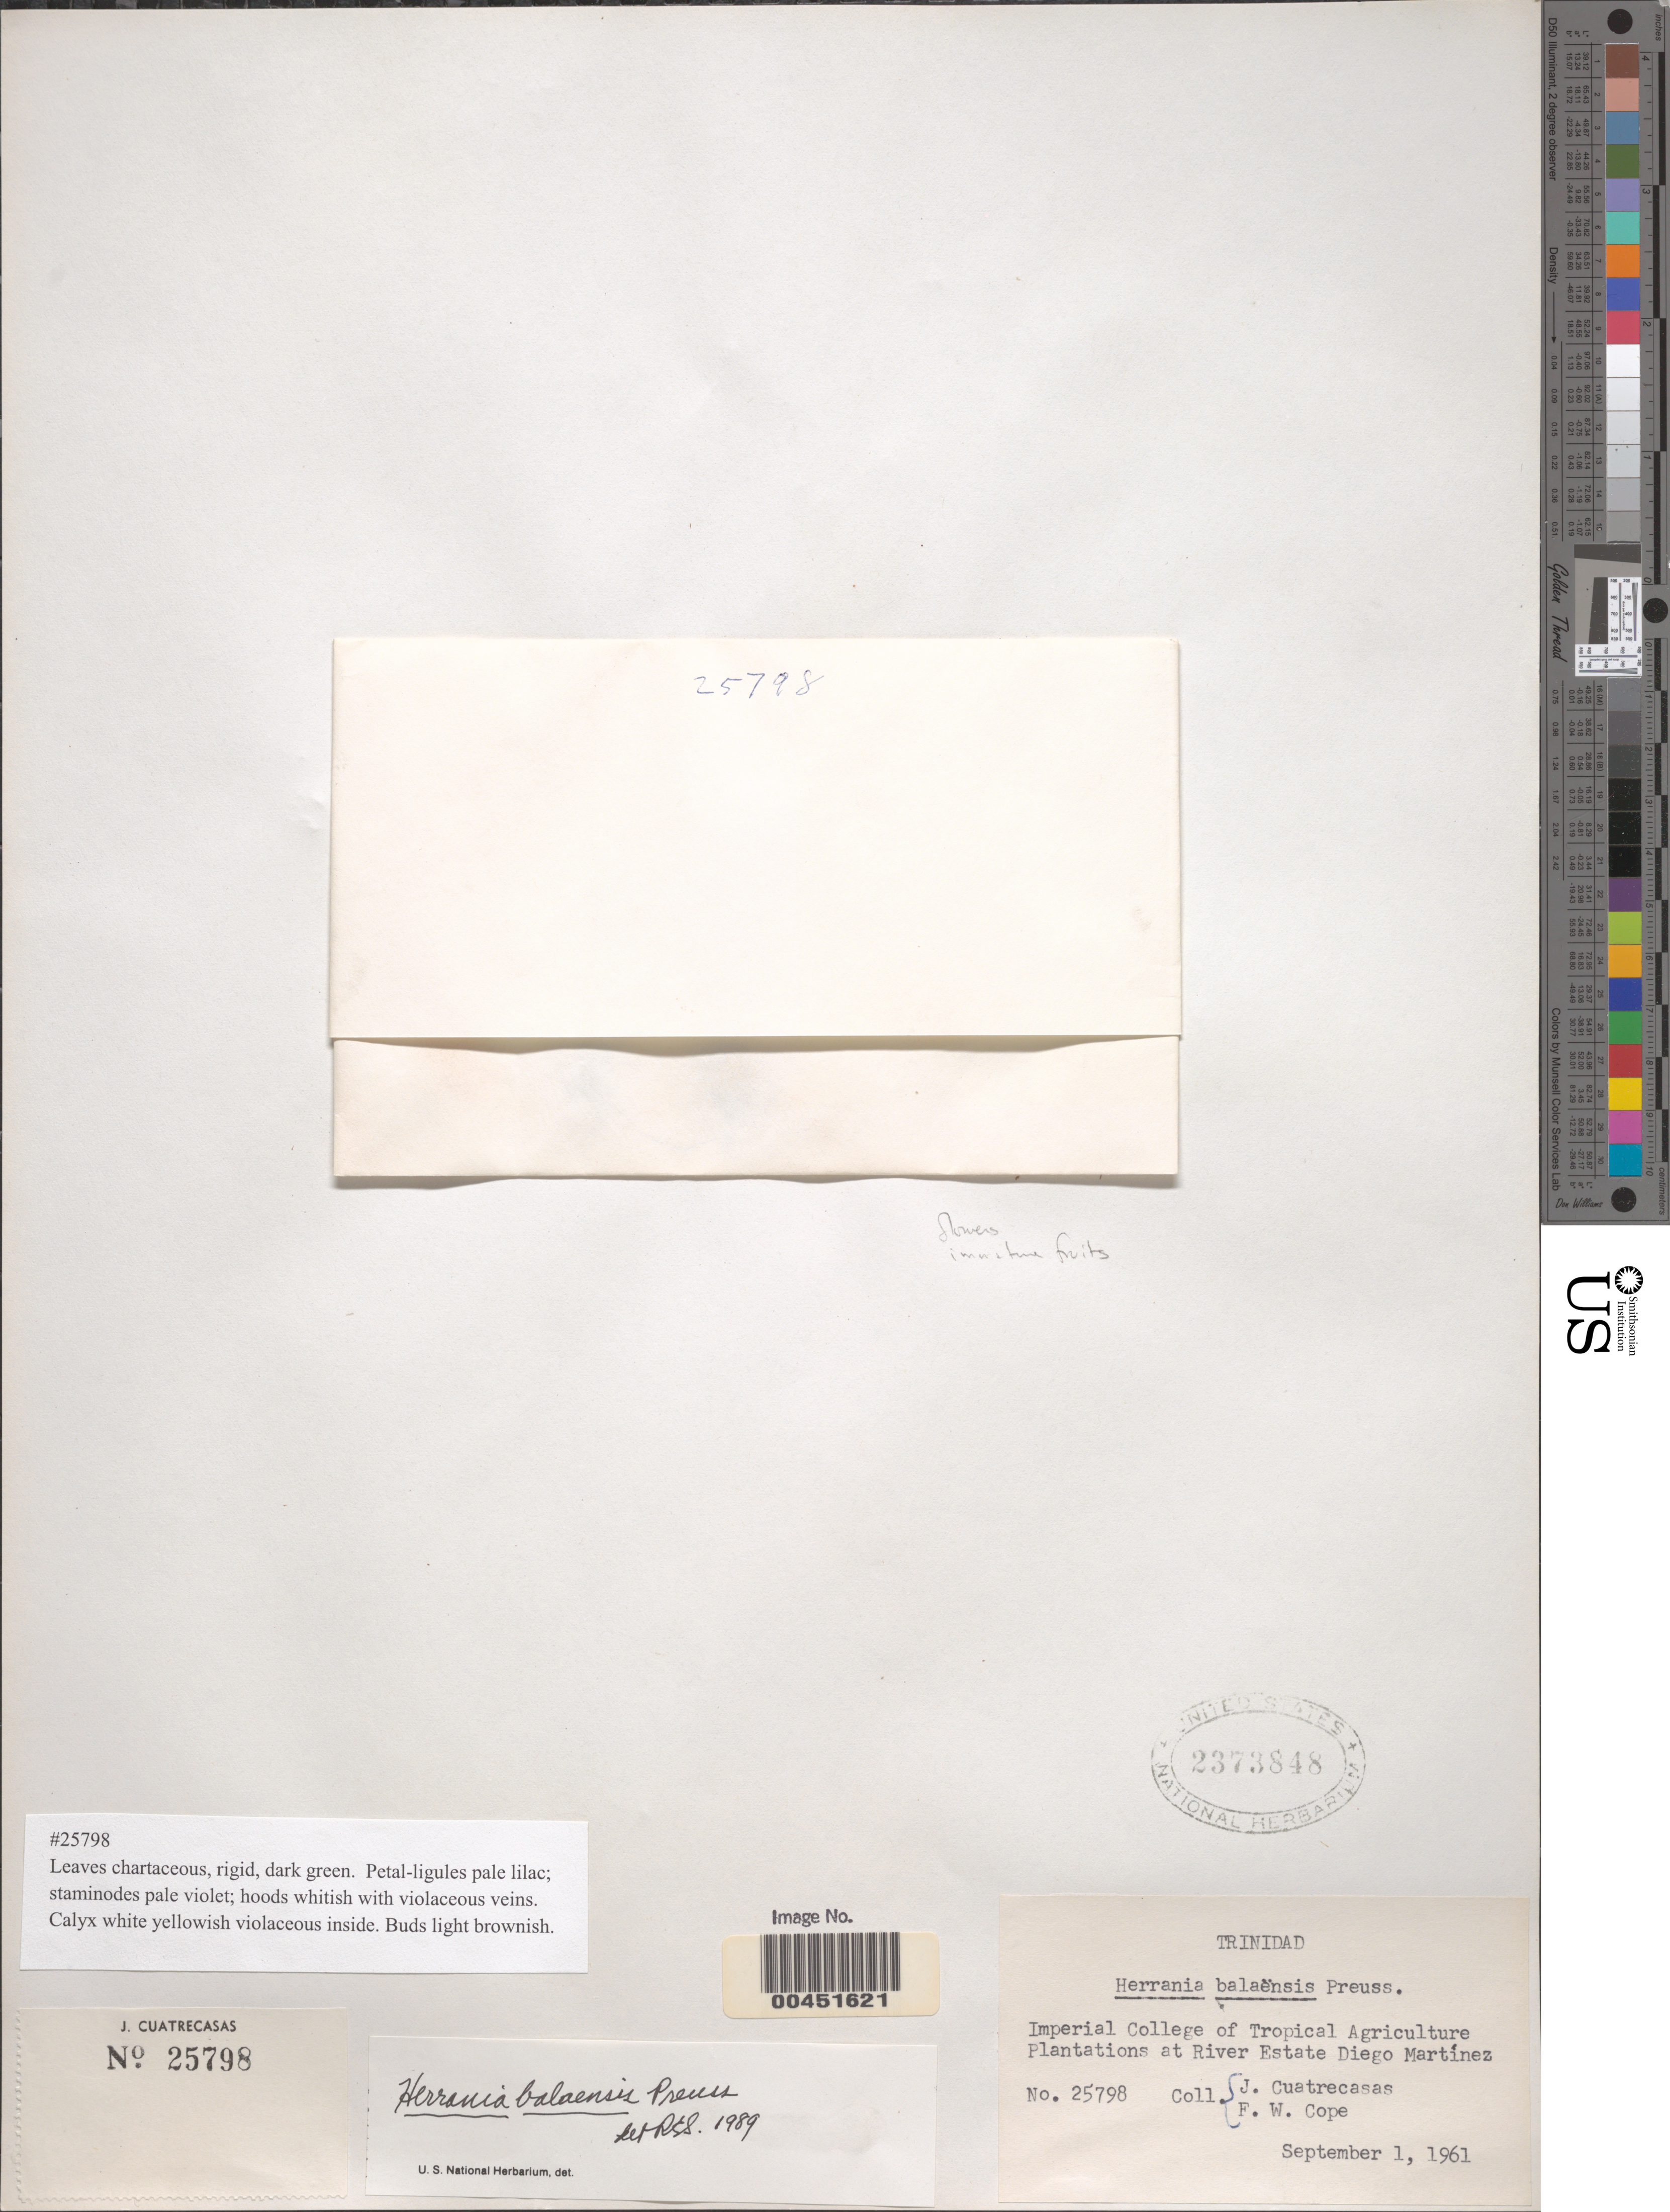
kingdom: Plantae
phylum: Tracheophyta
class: Magnoliopsida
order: Malvales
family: Malvaceae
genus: Theobroma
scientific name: Theobroma pulcherrimum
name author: (Goudot) De Wild.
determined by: Dorr, Laurence J., Curator (BOT), Smithsonian Institution - National Museum of Natural History (UNITED STATES)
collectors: J. Cuatrecasas & F. Cope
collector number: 25798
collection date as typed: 01 Sep 1961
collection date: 1961-09-01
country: Trinidad and Tobago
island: Trinidad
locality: Imperial College of Tropical Agriculture. Plantations at River Estate Diego Martinéz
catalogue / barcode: US 2373848